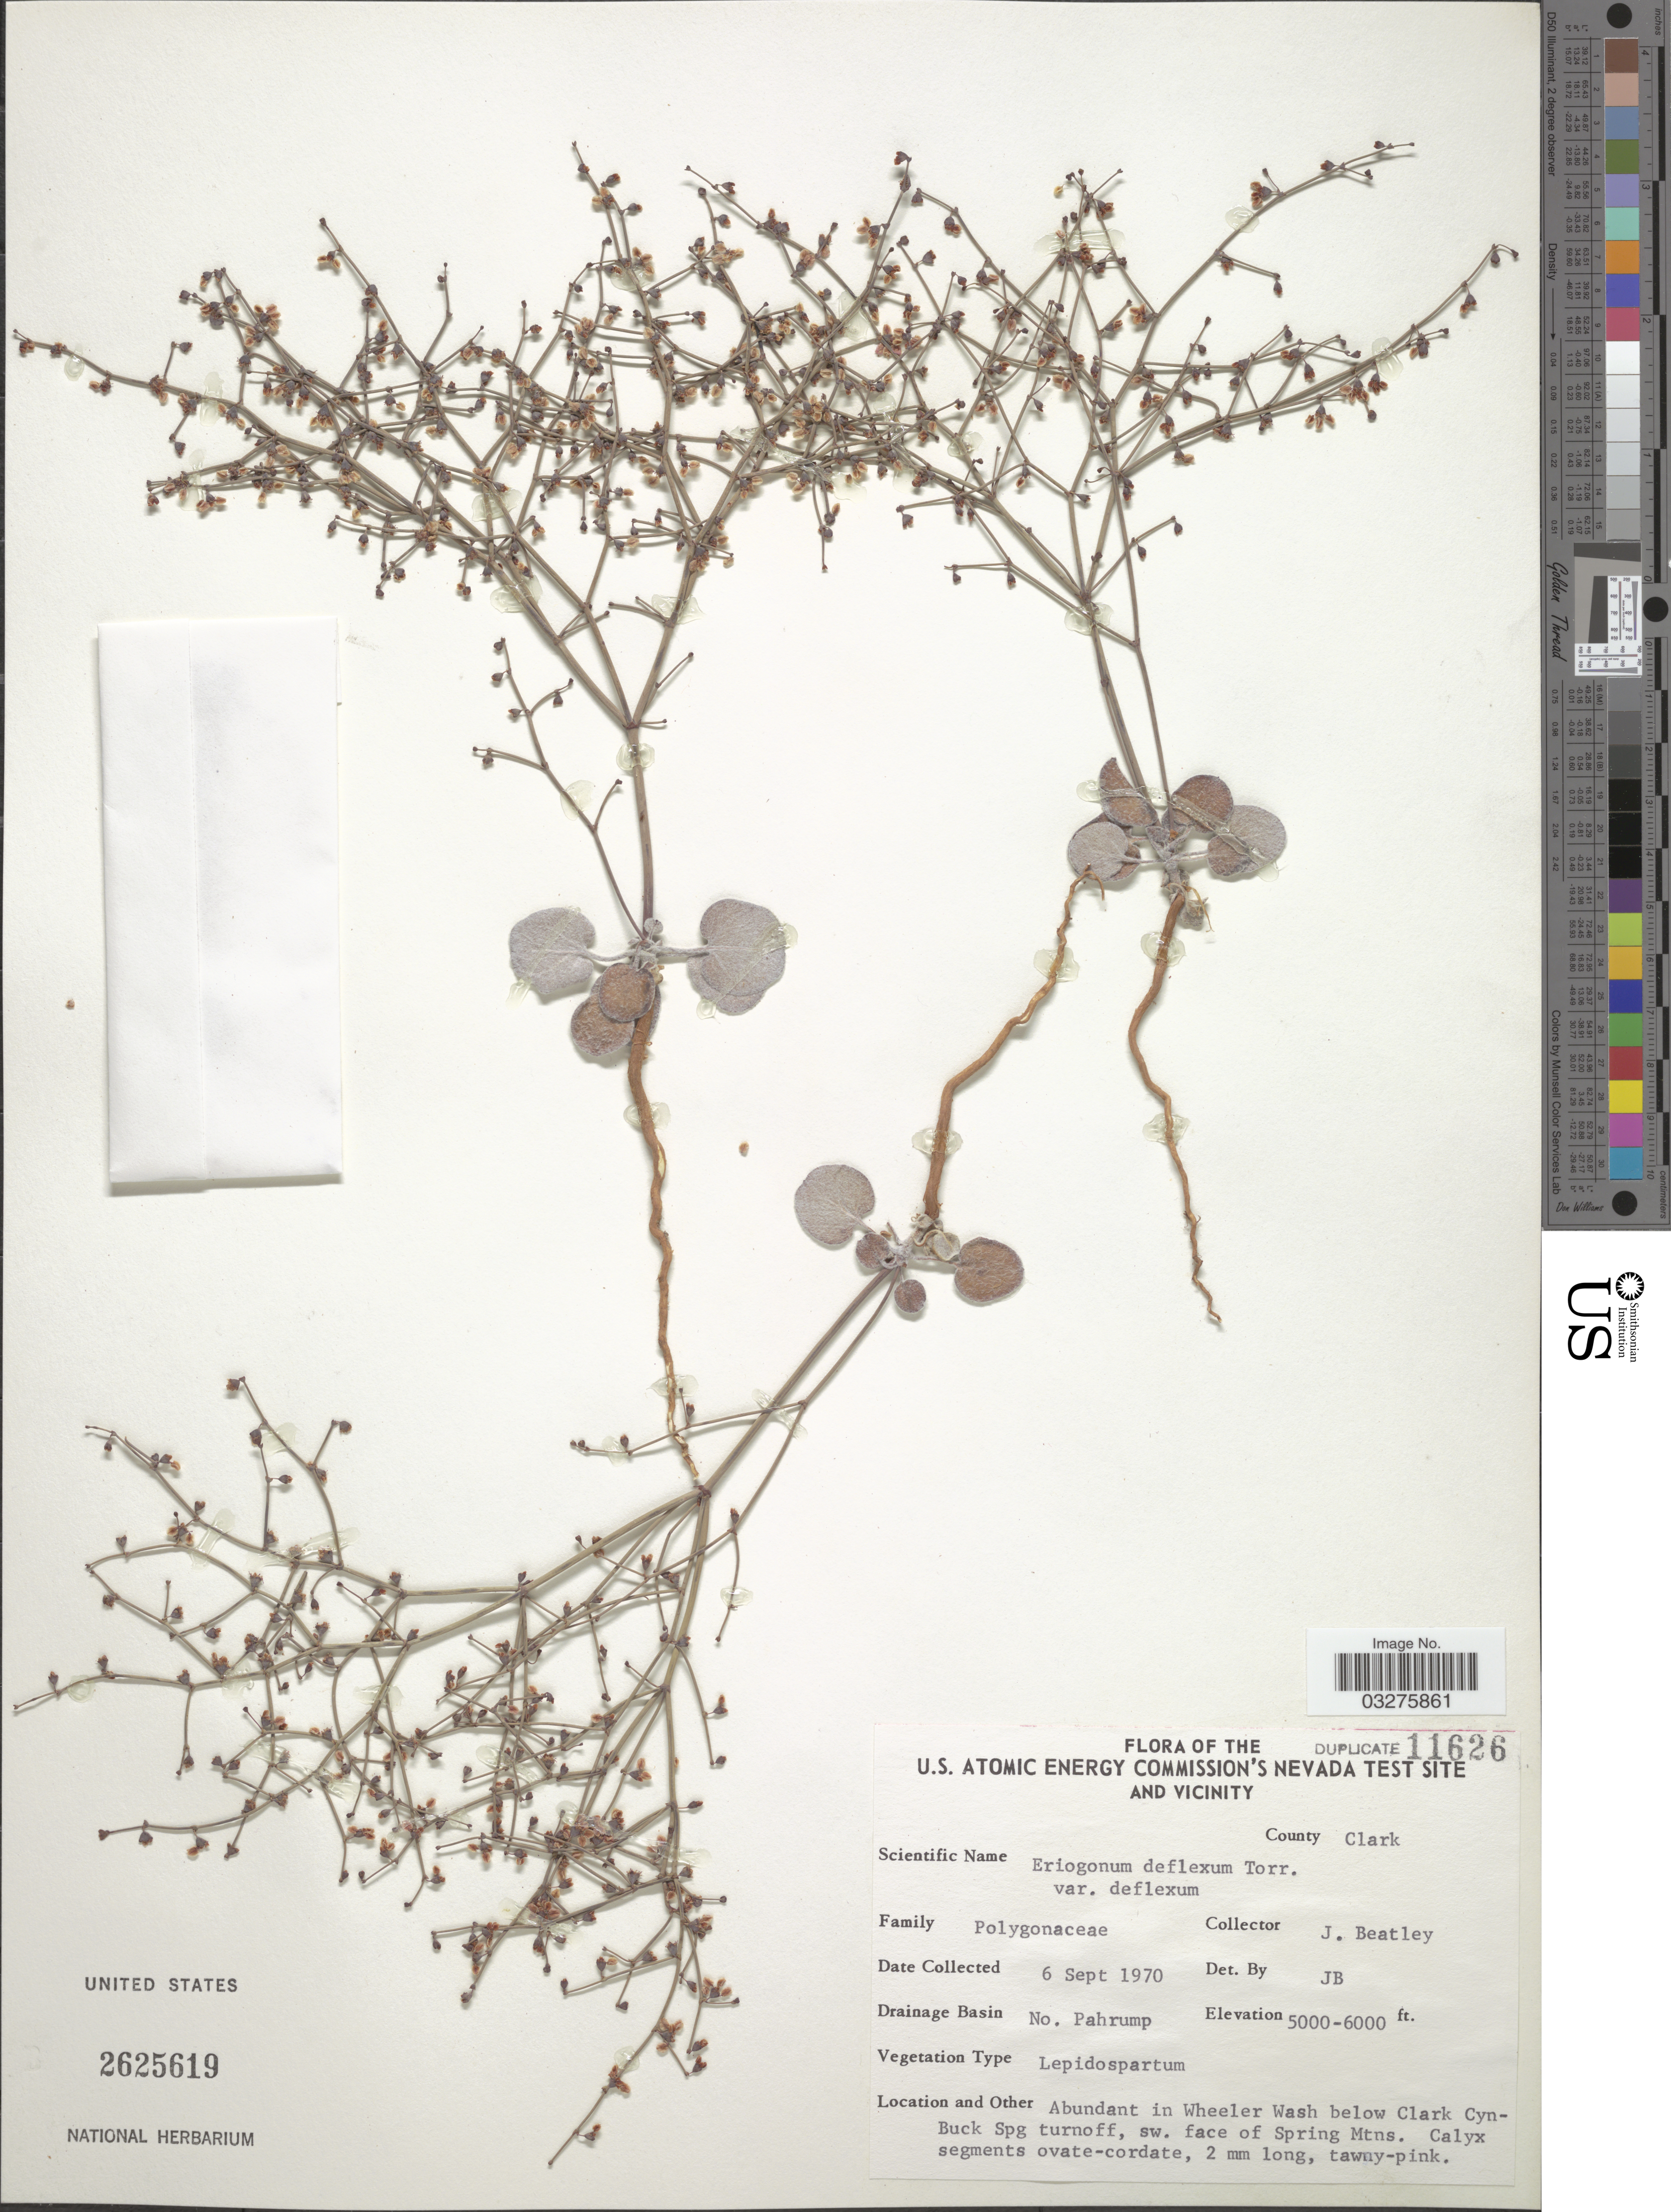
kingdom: Plantae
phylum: Tracheophyta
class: Magnoliopsida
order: Caryophyllales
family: Polygonaceae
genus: Eriogonum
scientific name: Eriogonum deflexum var. deflexum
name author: Torr. in Ives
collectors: J. C. Beatley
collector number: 11626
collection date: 1970-09-06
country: United States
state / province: Nevada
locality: U.S. Atomic Energy Commission's Nevada test site and vicinity. County Clark. Drainage Basin No. Pahrump. Wheeler Wash below Crak Cyn-Buck Spg turnoff, sw. face of Spring Mtns.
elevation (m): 1524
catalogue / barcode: US 2625619